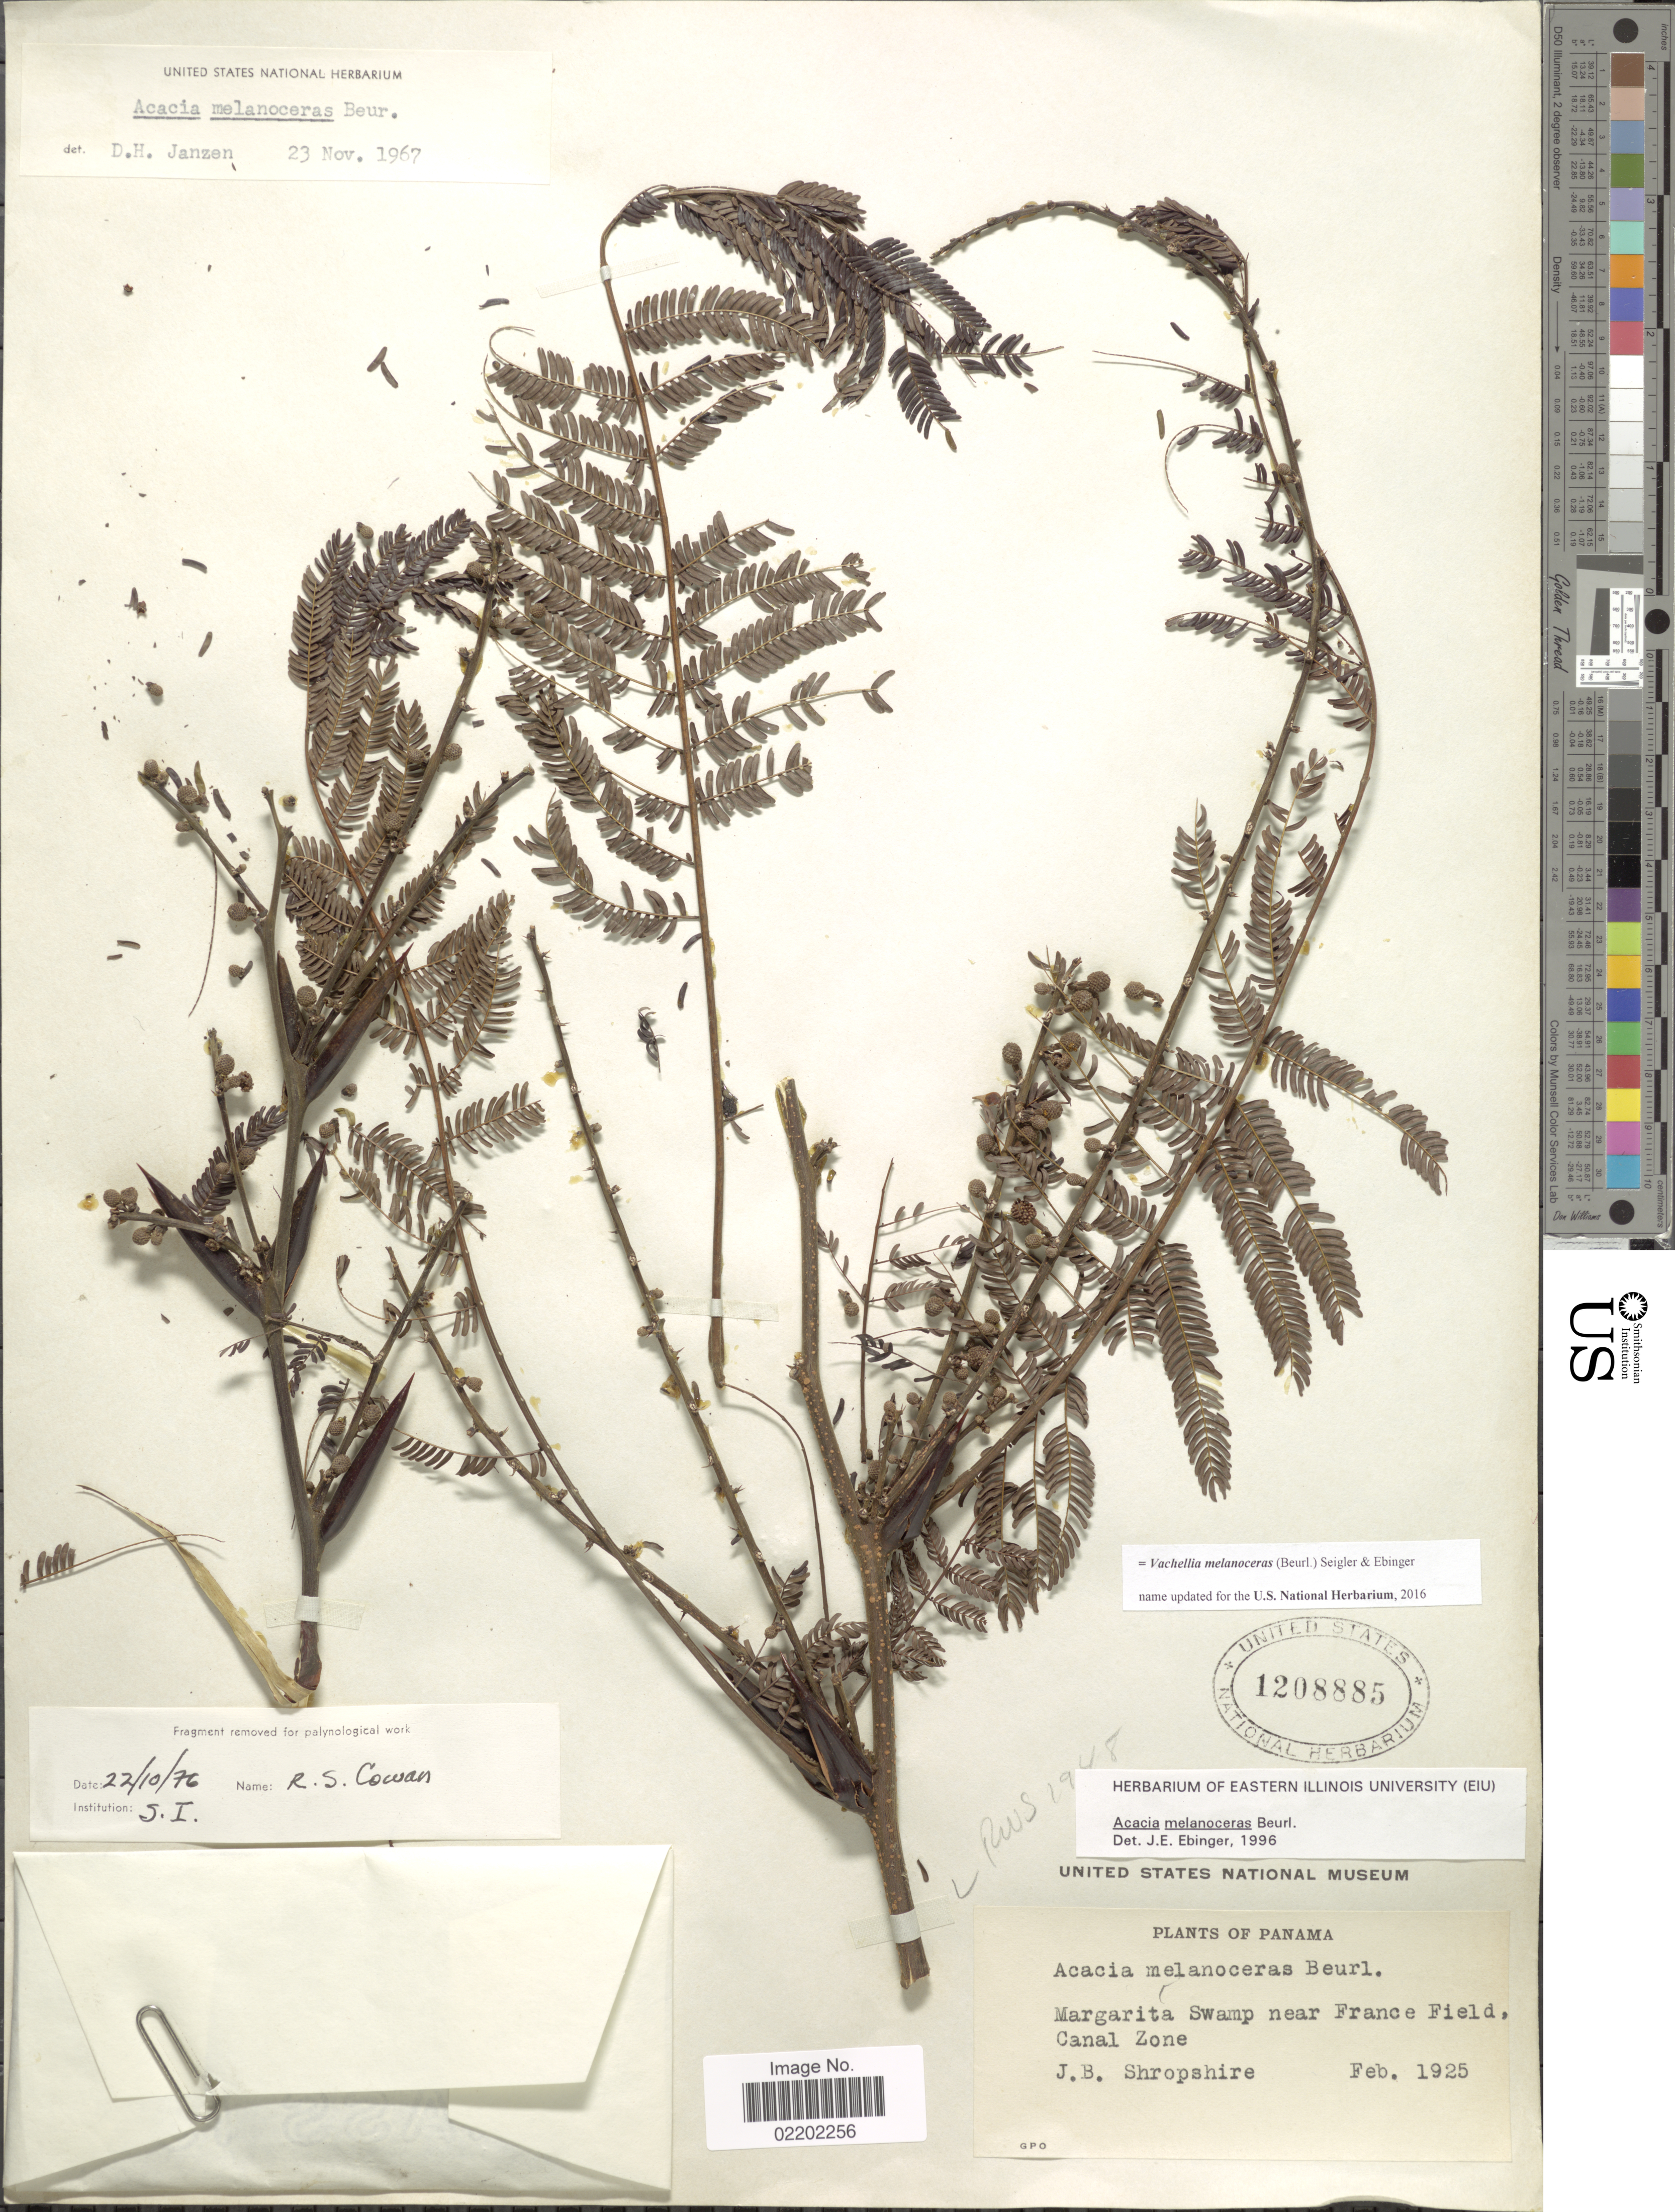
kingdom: Plantae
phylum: Tracheophyta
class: Magnoliopsida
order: Fabales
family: Fabaceae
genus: Vachellia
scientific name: Vachellia melanoceras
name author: (Beurl.) Seigler & Ebinger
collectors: J. Shropshire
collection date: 1925-02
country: Panama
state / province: Colón / Panamá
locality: Margarita Swamp near France Field, Canal Zone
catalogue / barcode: US 1208885